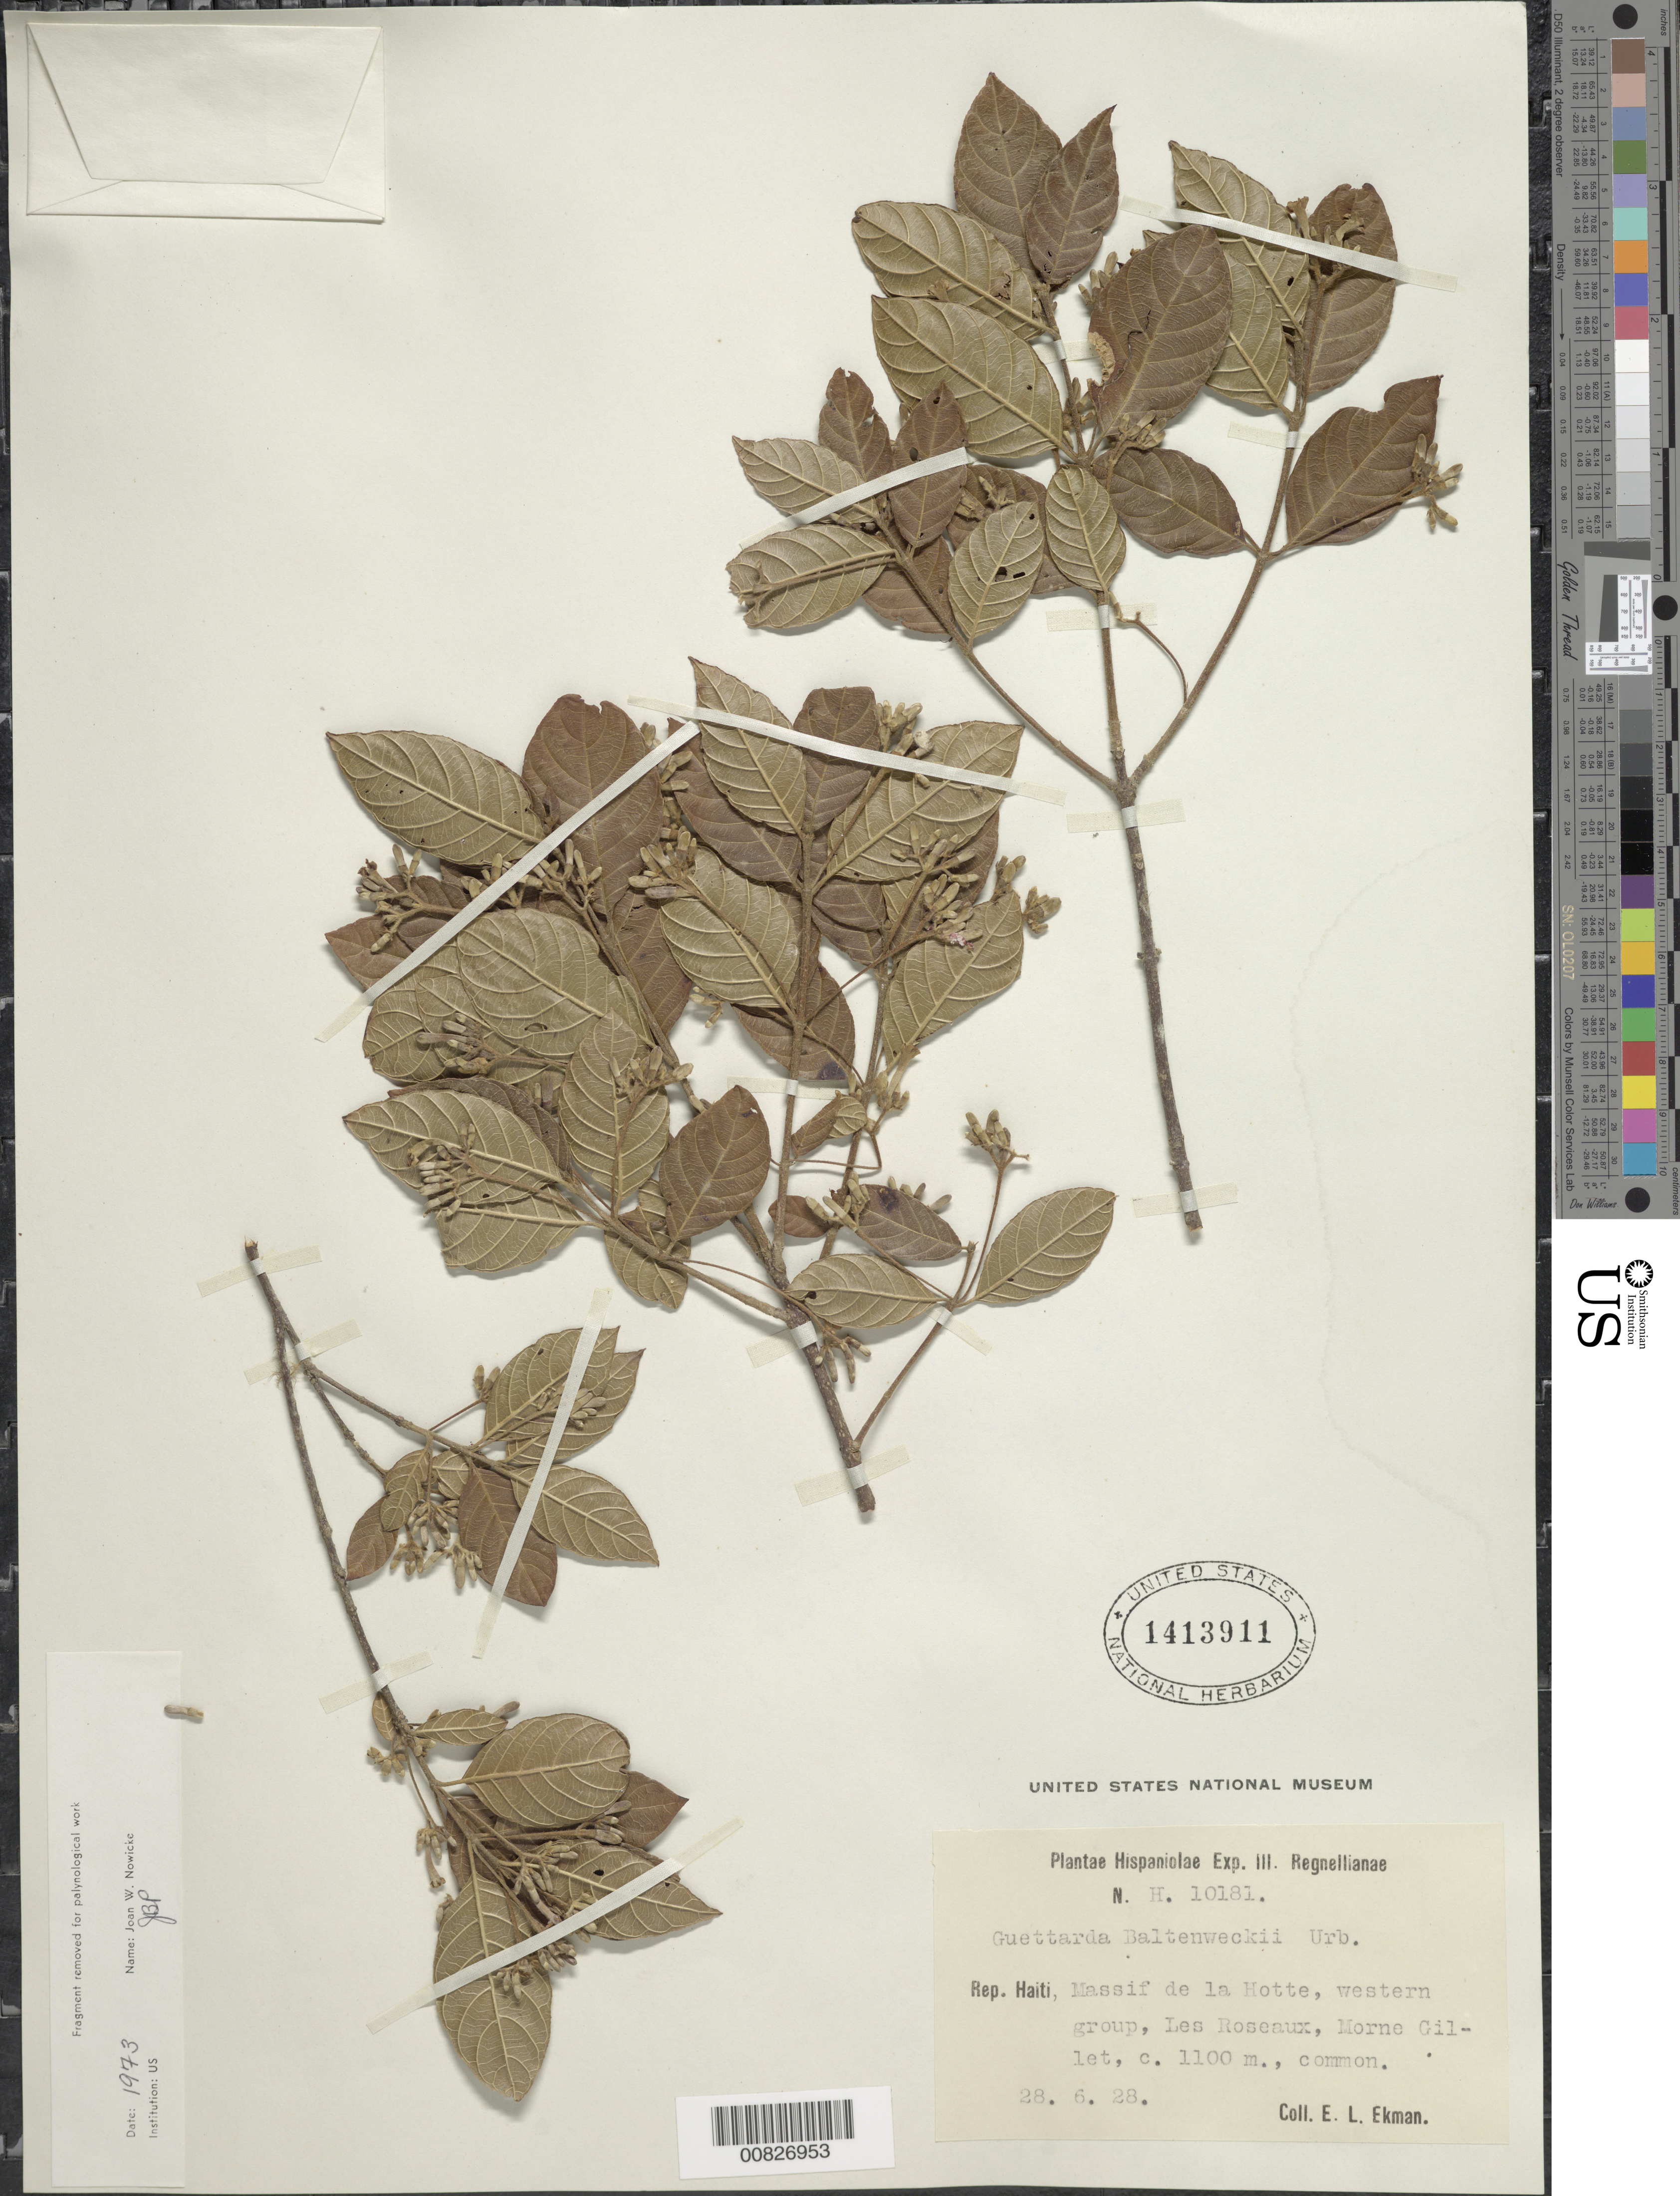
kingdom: Plantae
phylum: Tracheophyta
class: Magnoliopsida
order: Gentianales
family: Rubiaceae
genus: Guettarda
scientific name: Guettarda baltenweckii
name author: Urb.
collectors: E. L. Ekman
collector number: H 10181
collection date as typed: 28 Jun 1928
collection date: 1928-06-28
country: Haiti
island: Hispaniola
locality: Massif de la Hotte, western group, Les Roseaux, Morne Gillet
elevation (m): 1100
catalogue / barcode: US 1413911